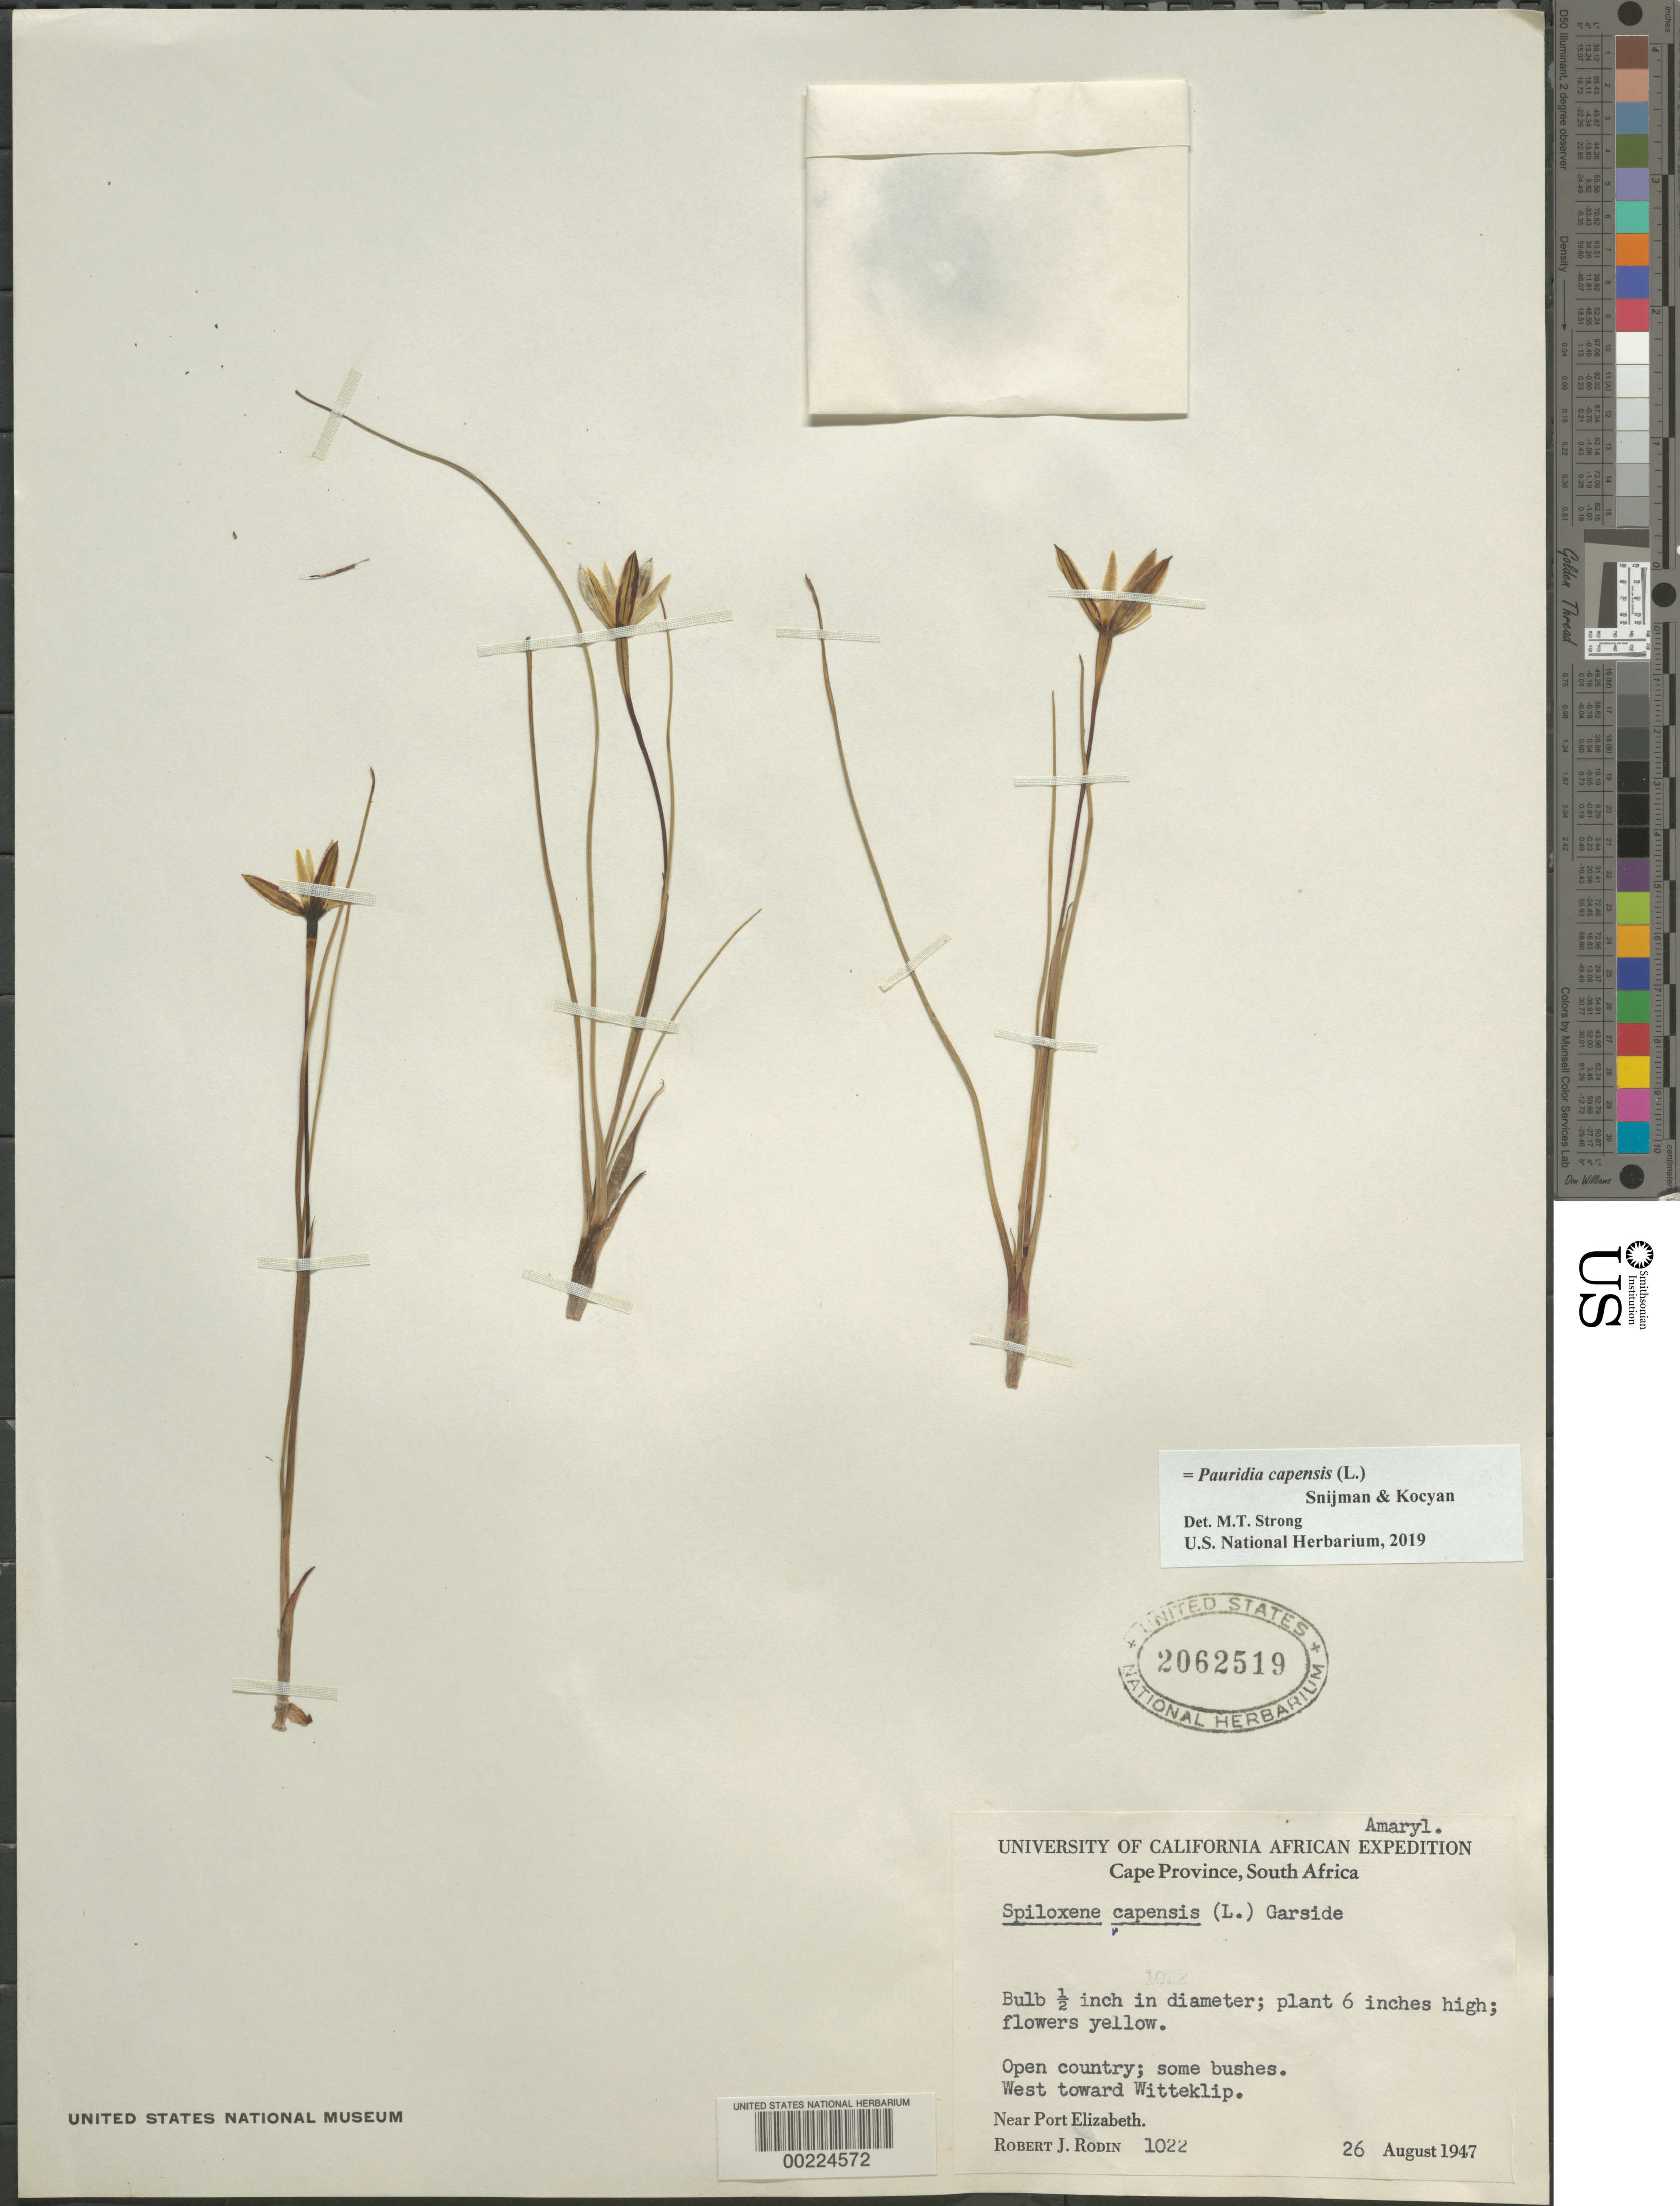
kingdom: Plantae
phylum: Tracheophyta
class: Liliopsida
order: Asparagales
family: Hypoxidaceae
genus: Pauridia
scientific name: Pauridia capensis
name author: (L.) Snijman & Kocyan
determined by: Strong, Mark T., (BOT), Smithsonian Institution - National Museum of Natural History (UNITED STATES)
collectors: R. J. Rodin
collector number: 1022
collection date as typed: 26 Aug 1947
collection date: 1947-08-26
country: South Africa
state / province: Eastern Cape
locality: W toward wittleklip, near port elizabeth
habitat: Open country; some bushes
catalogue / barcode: US 2062519